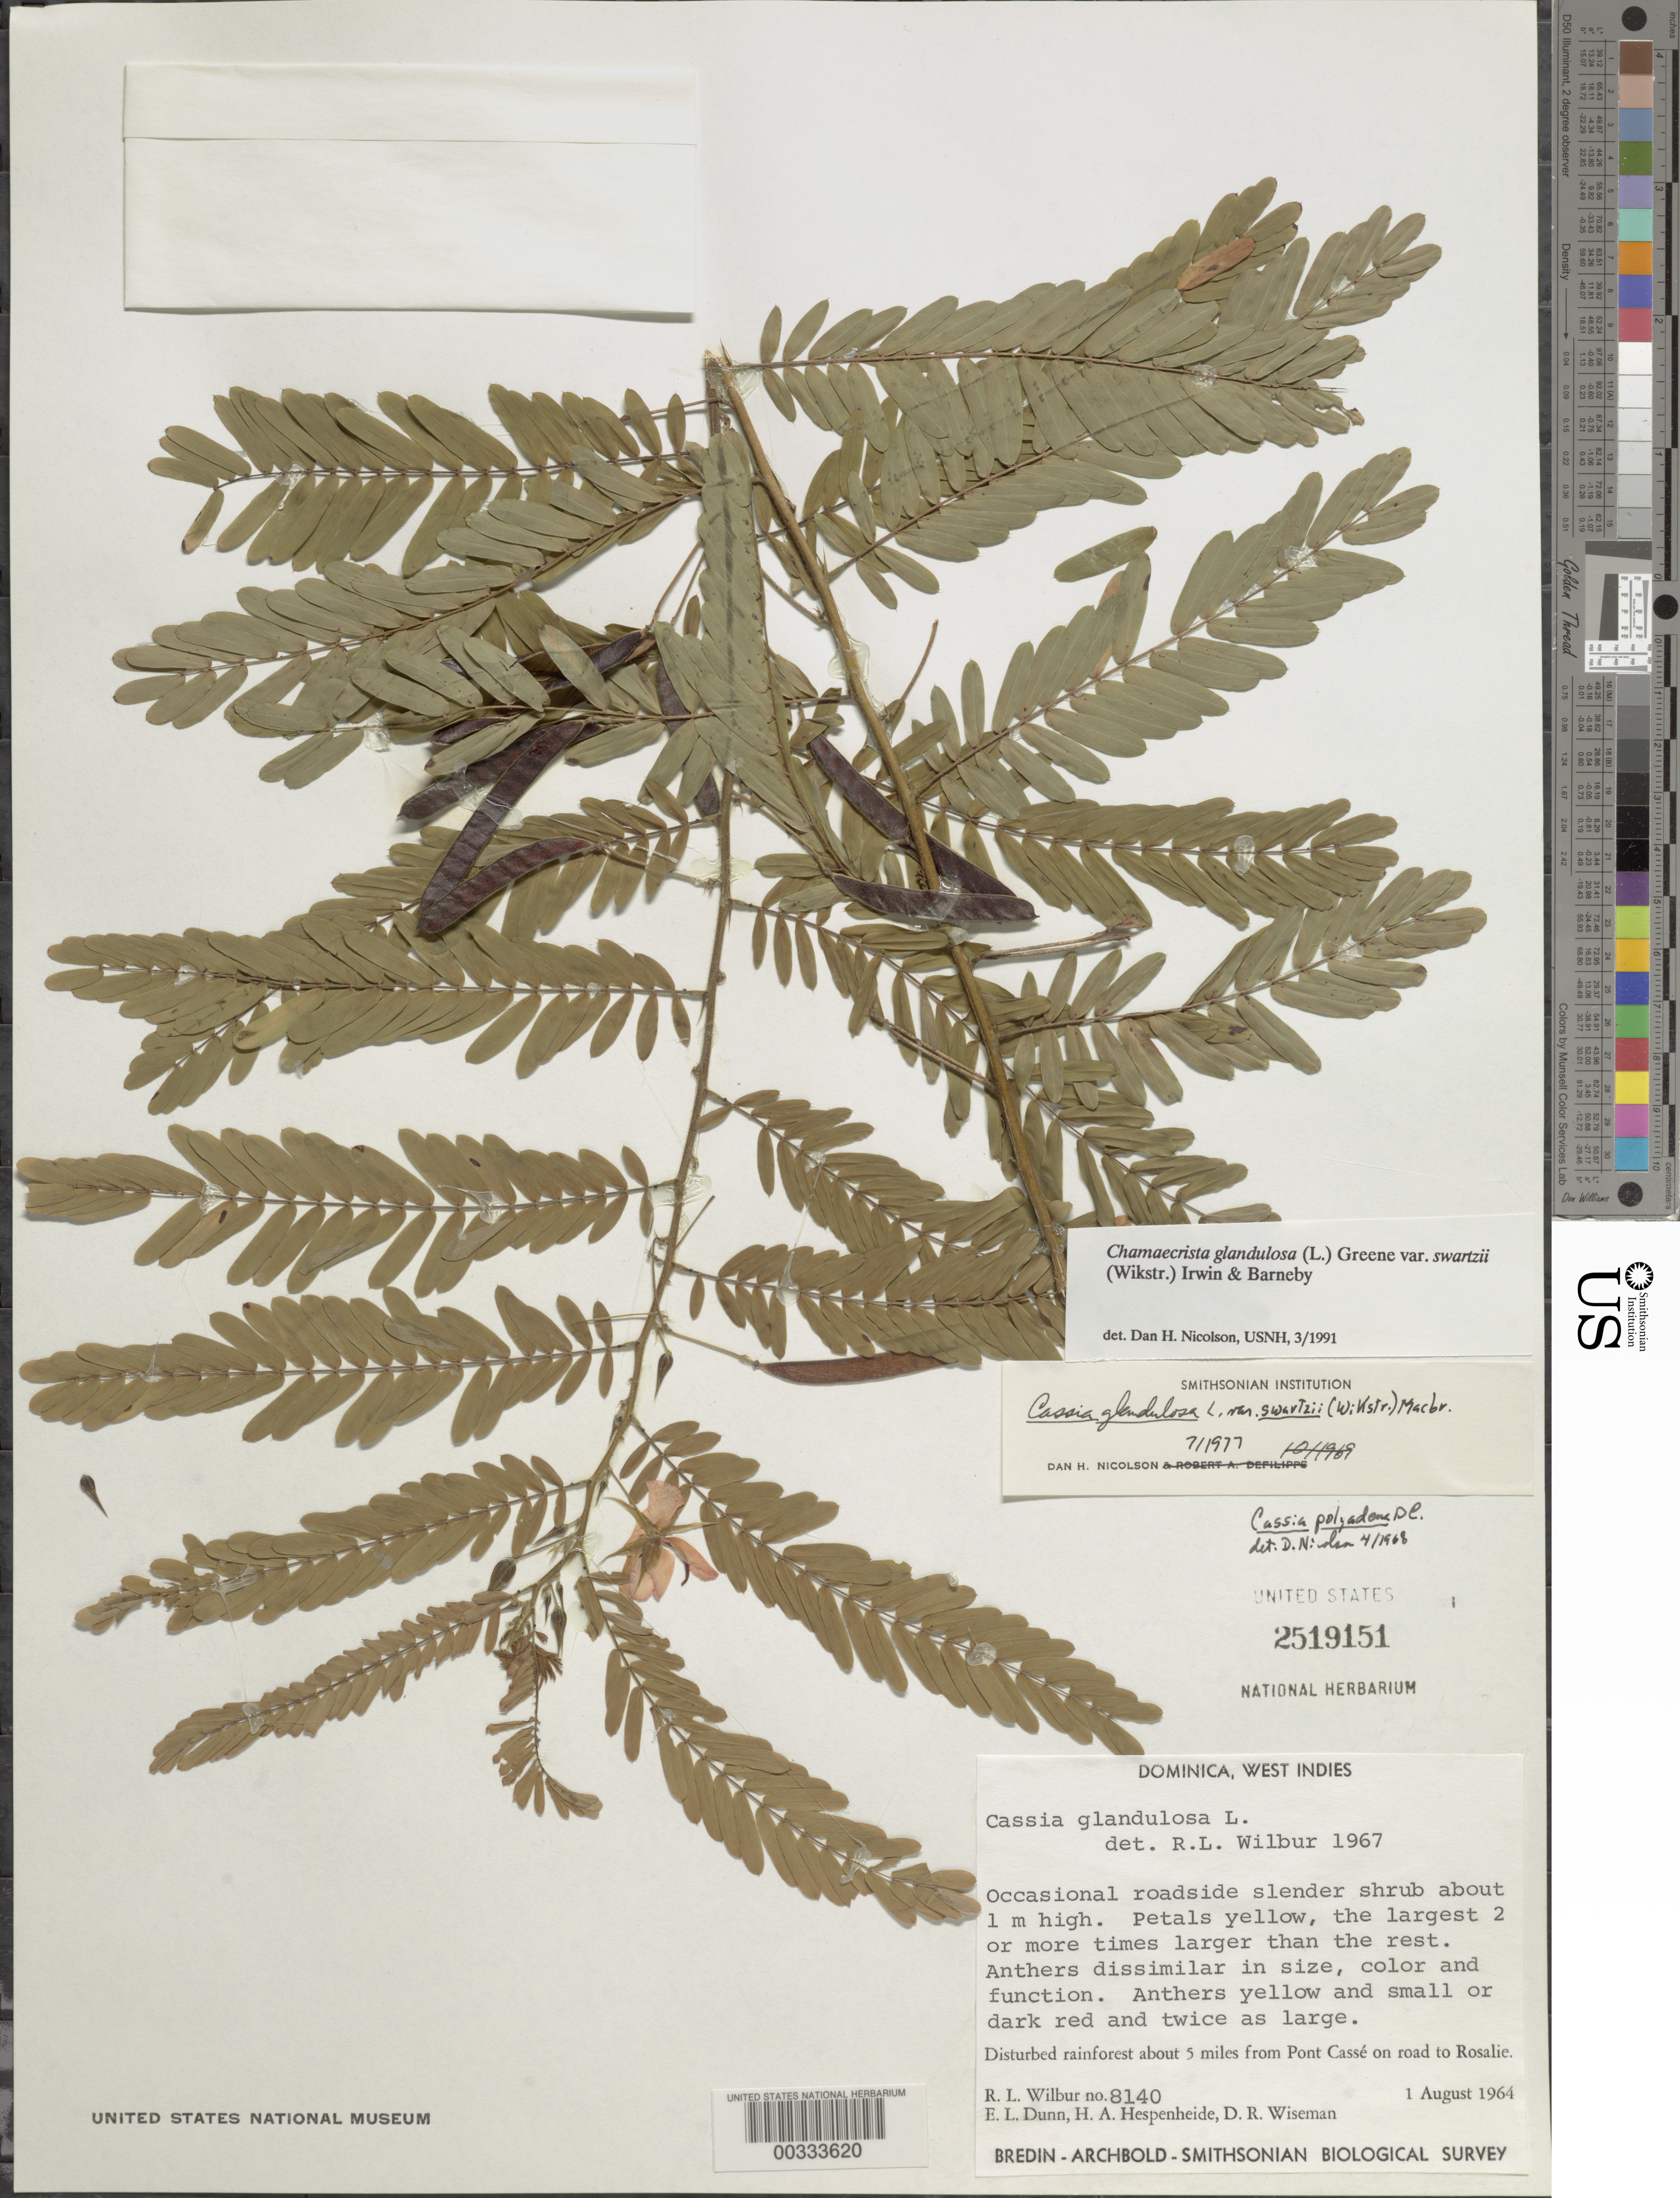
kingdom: Plantae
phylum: Tracheophyta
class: Magnoliopsida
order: Fabales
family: Fabaceae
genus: Chamaecrista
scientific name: Chamaecrista glandulosa var. swartzii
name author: (Wikstr.) H.S. Irwin & Barneby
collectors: R. L. Wilbur, E. Dunn, H. A. Hespenheide & D. R. Wiseman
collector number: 8140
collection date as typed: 01 Aug 1964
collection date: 1964-08-01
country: Dominica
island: Dominica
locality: About 5 mi from pont casse on road to rosalie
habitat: Disturbed rain forest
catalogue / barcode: US 2519151